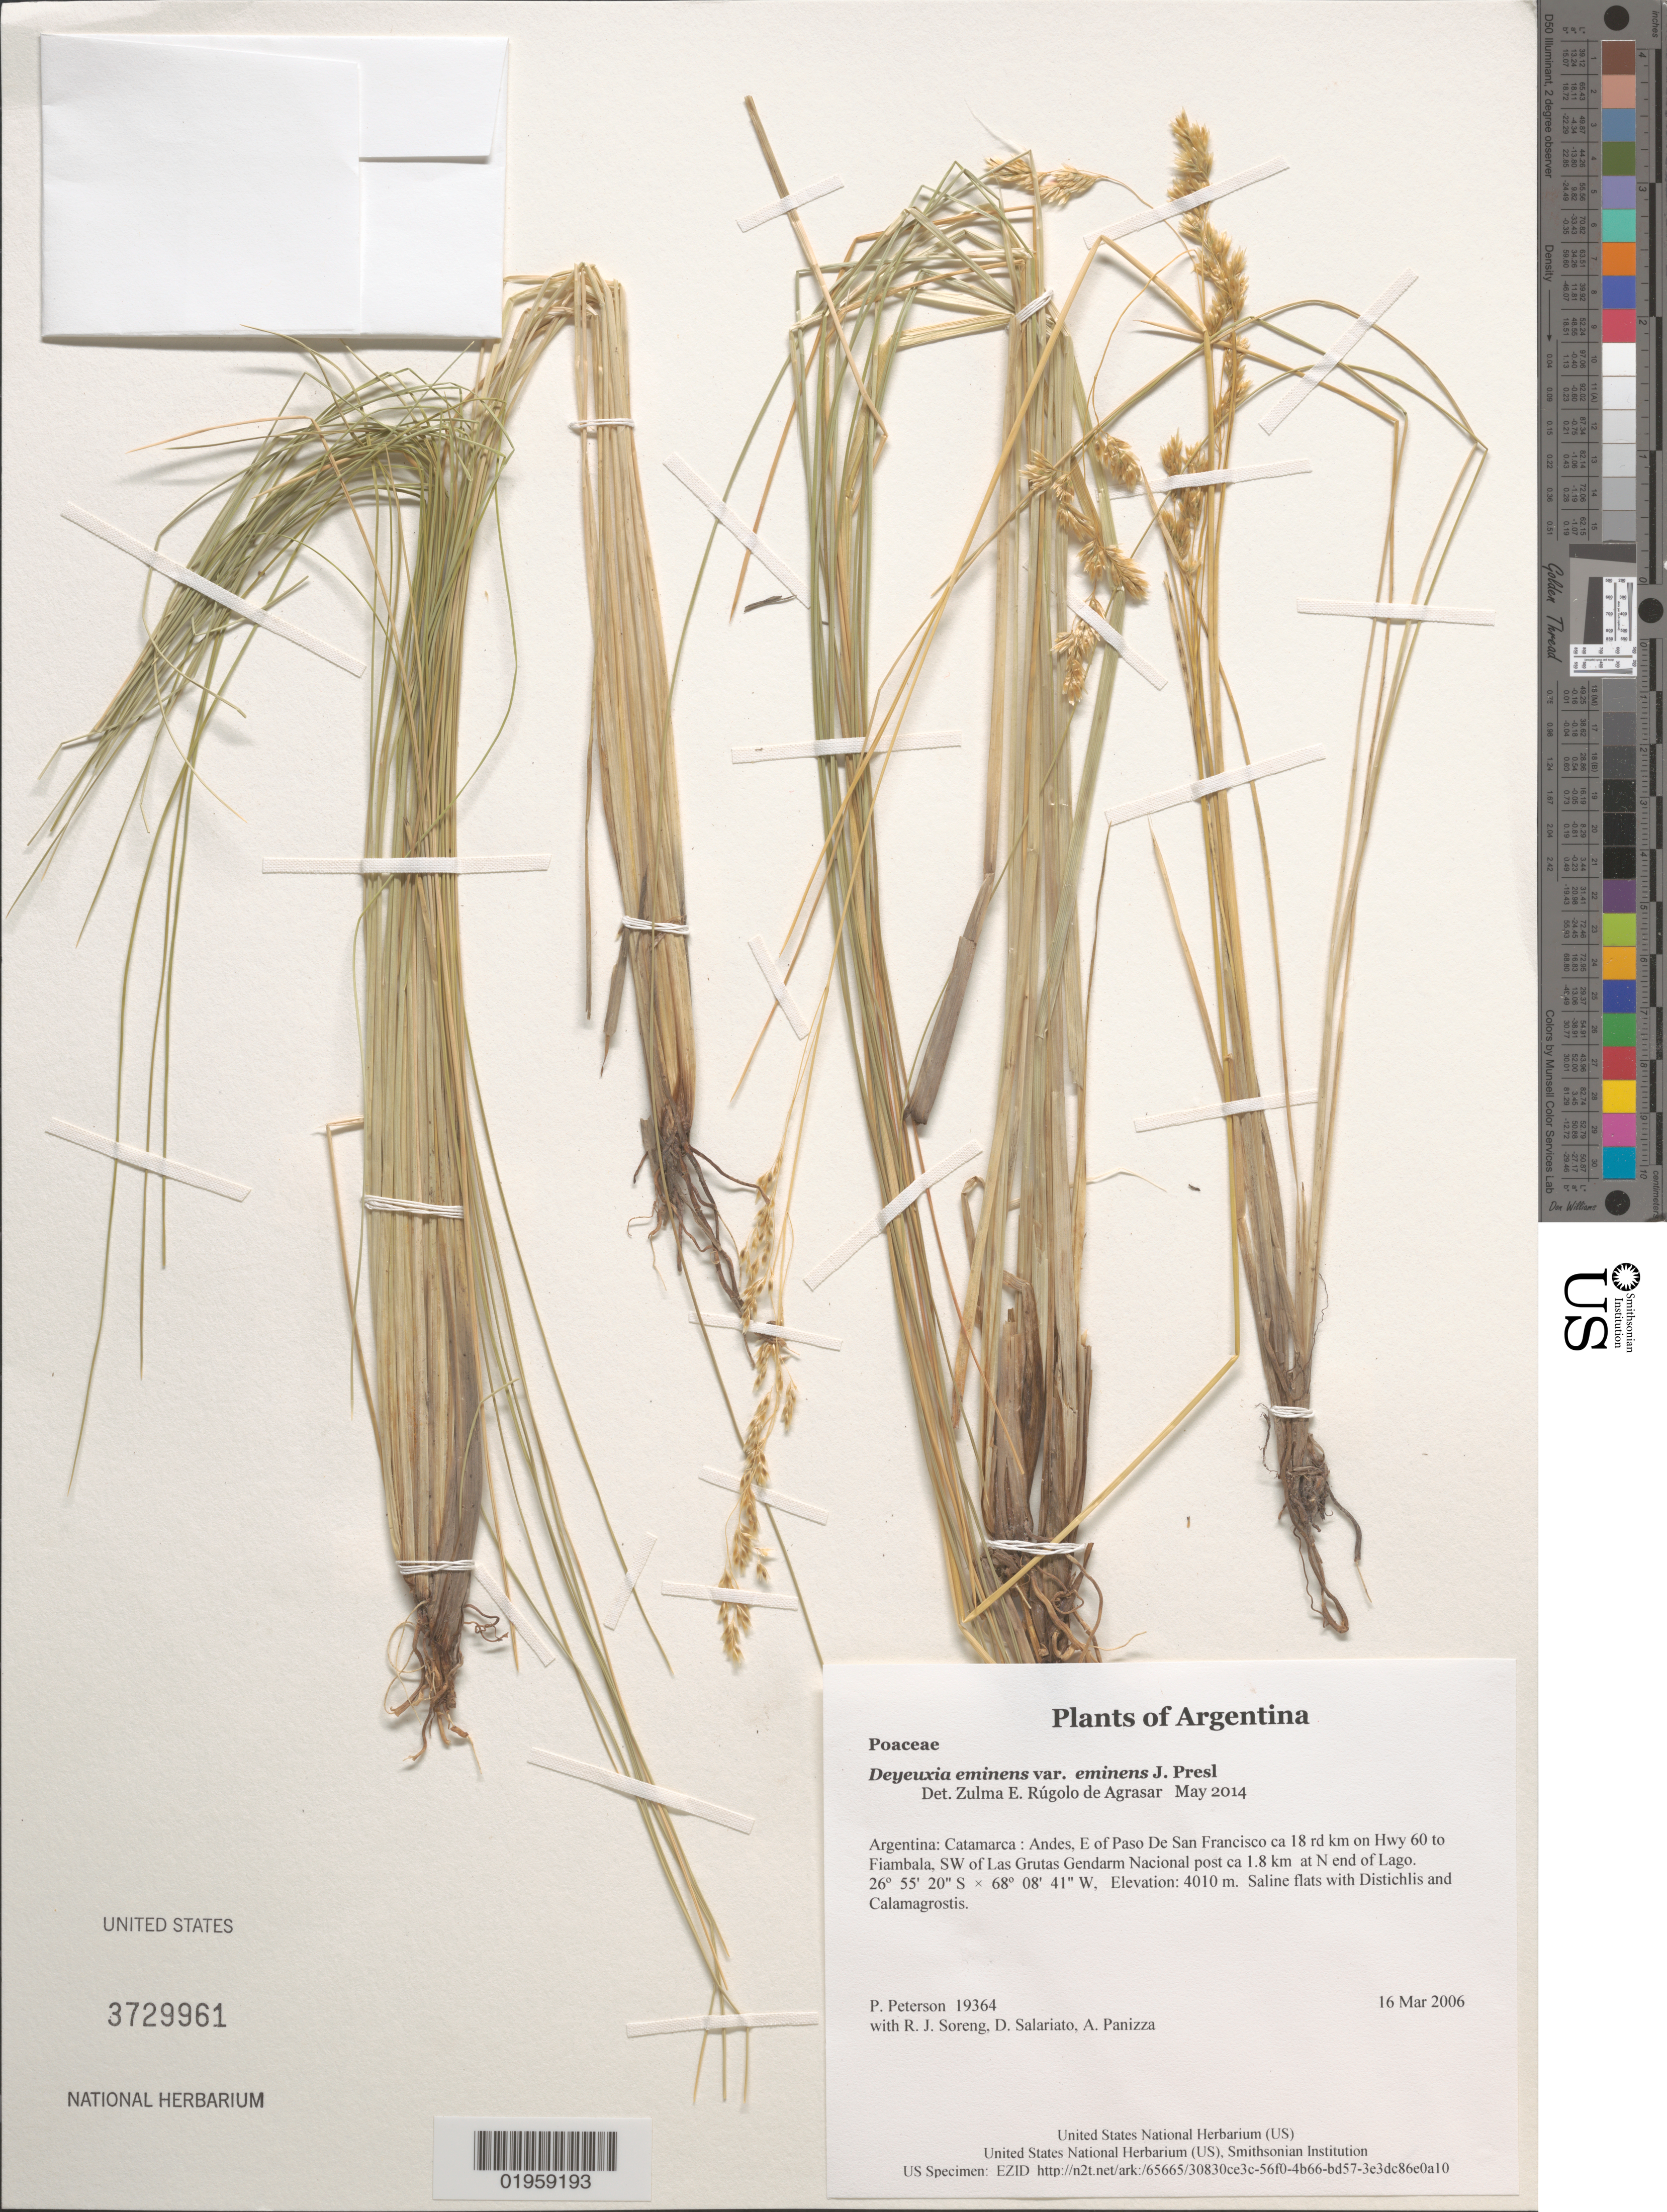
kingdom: Plantae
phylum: Tracheophyta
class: Liliopsida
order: Poales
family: Poaceae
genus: Deyeuxia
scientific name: Deyeuxia eminens var. eminens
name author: J. Presl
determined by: Rúgolo de Agrasar, Z. E.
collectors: P. M. Peterson, R. J. Soreng, D. Salariato & A. Panizza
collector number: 19364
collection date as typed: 16 Mar 2006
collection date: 2006-03-16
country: Argentina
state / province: Catamarca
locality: Andes, E of Paso De San Francisco ca 18 rd km on Hwy 60 to Fiambala, SW of Las Grutas Gendarm Nacional post ca 1.8 km at N end of Lago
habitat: Saline flats with Distichlis and Calamagrostis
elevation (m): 4010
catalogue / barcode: US 3729961